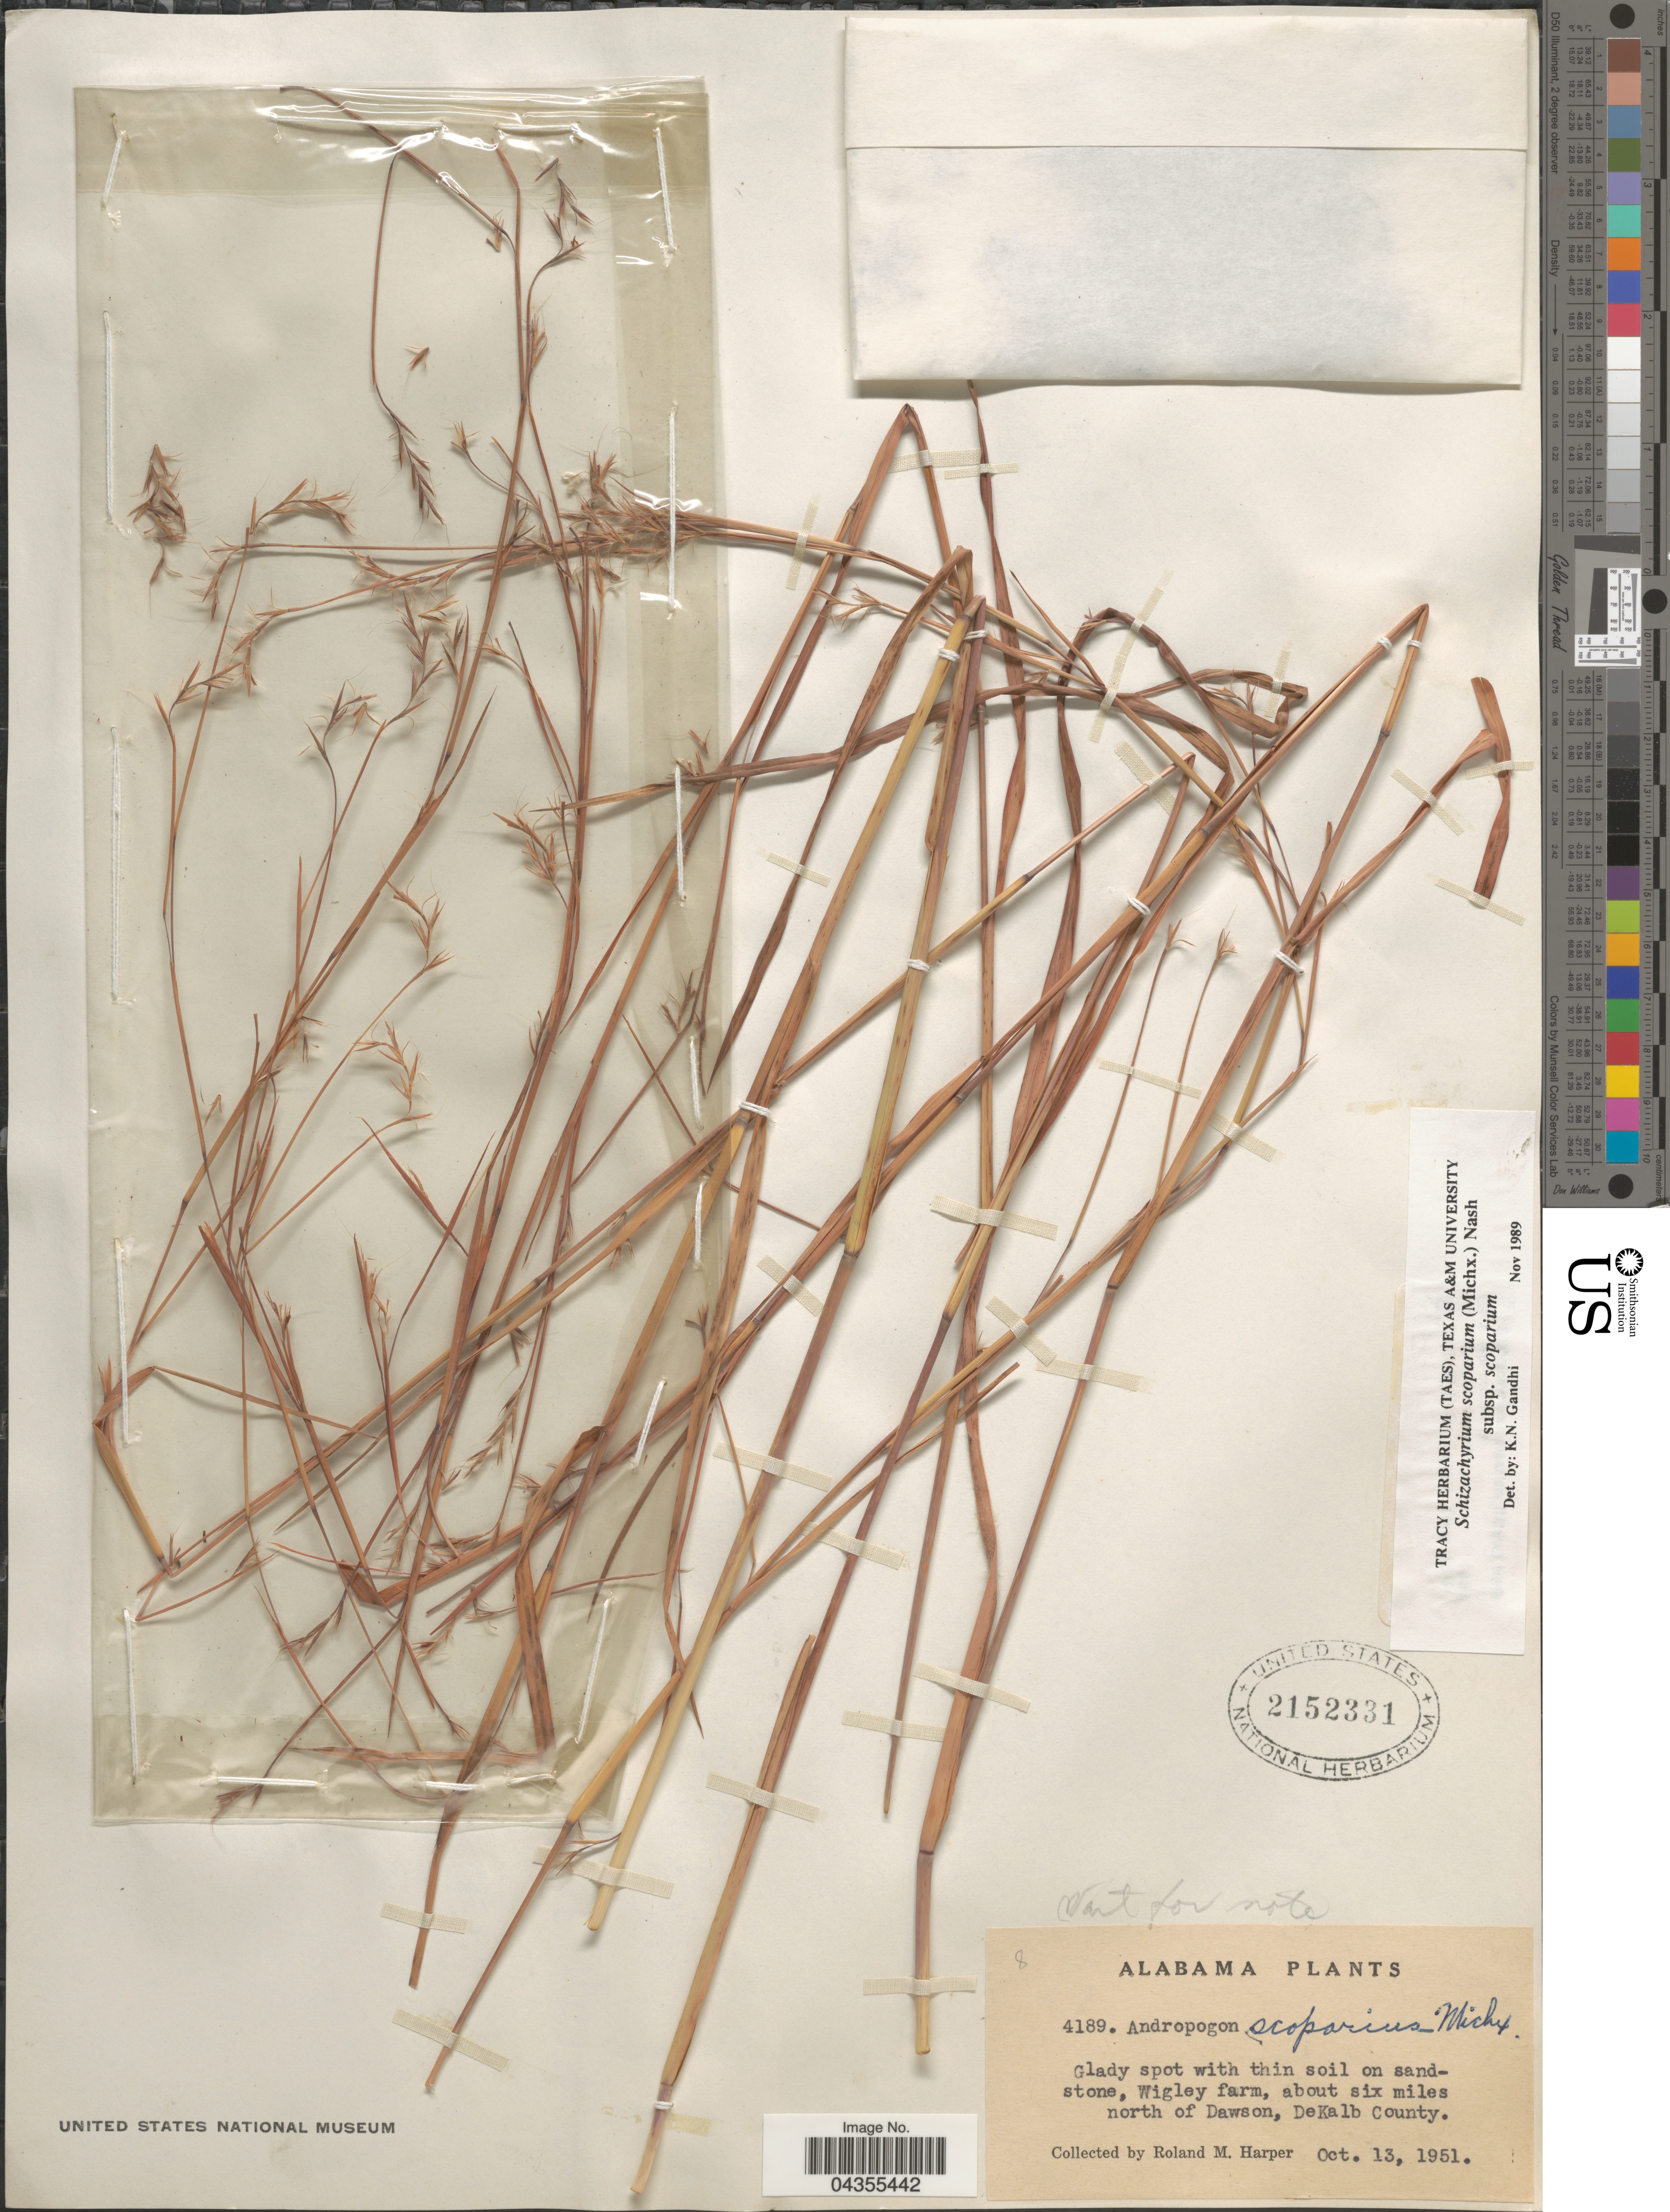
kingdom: Plantae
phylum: Tracheophyta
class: Liliopsida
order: Poales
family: Poaceae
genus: Schizachyrium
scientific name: Schizachyrium scoparium var. scoparium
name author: (Michx.) Nash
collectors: R. M. Harper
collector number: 4189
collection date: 1951-10-13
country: United States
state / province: Alabama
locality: Wigley farm, about six miles north of Dawson, DeKalb County.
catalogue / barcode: US 2152331